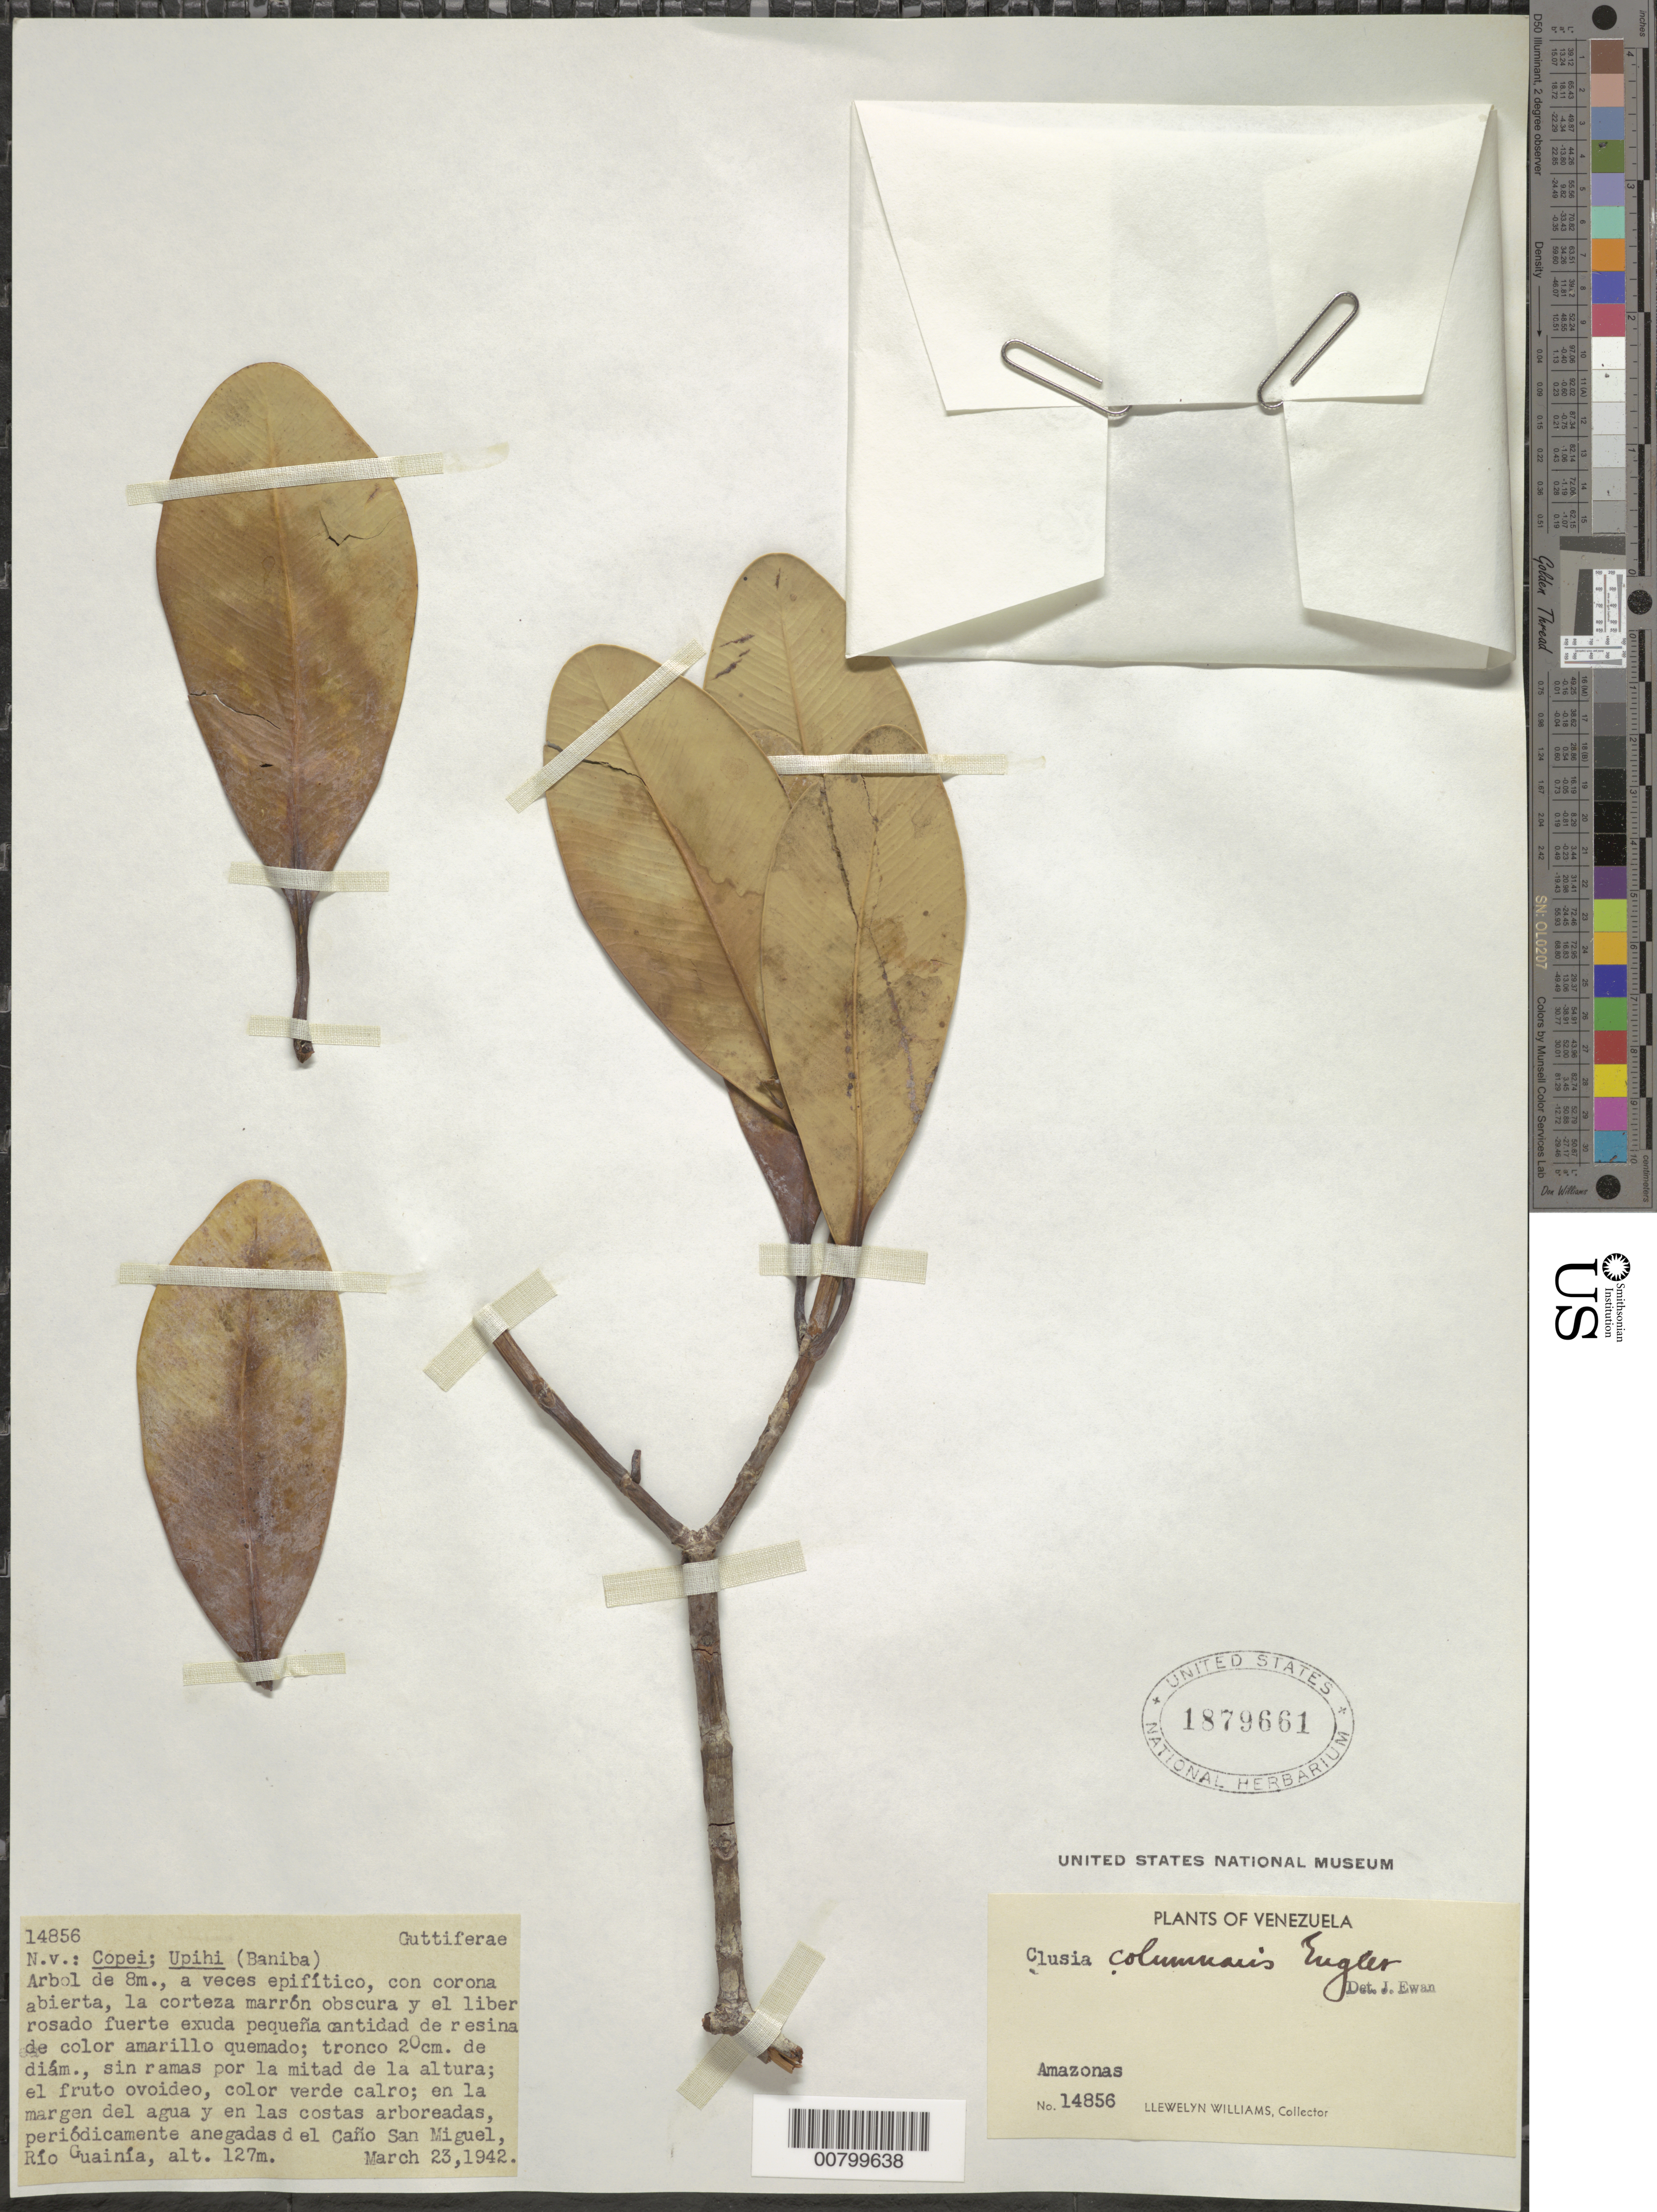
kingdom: Plantae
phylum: Tracheophyta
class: Magnoliopsida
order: Malpighiales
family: Clusiaceae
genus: Clusia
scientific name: Clusia columnaris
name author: Engl.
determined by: Ewan, J. A.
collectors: Ll. Williams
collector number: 14856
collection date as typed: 23-Mar-42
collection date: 1942-03-23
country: Venezuela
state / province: Amazonas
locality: Caño San Miguel, Río Guainía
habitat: Margen del agua y en las costas arboreadas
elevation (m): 127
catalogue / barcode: US 1879661